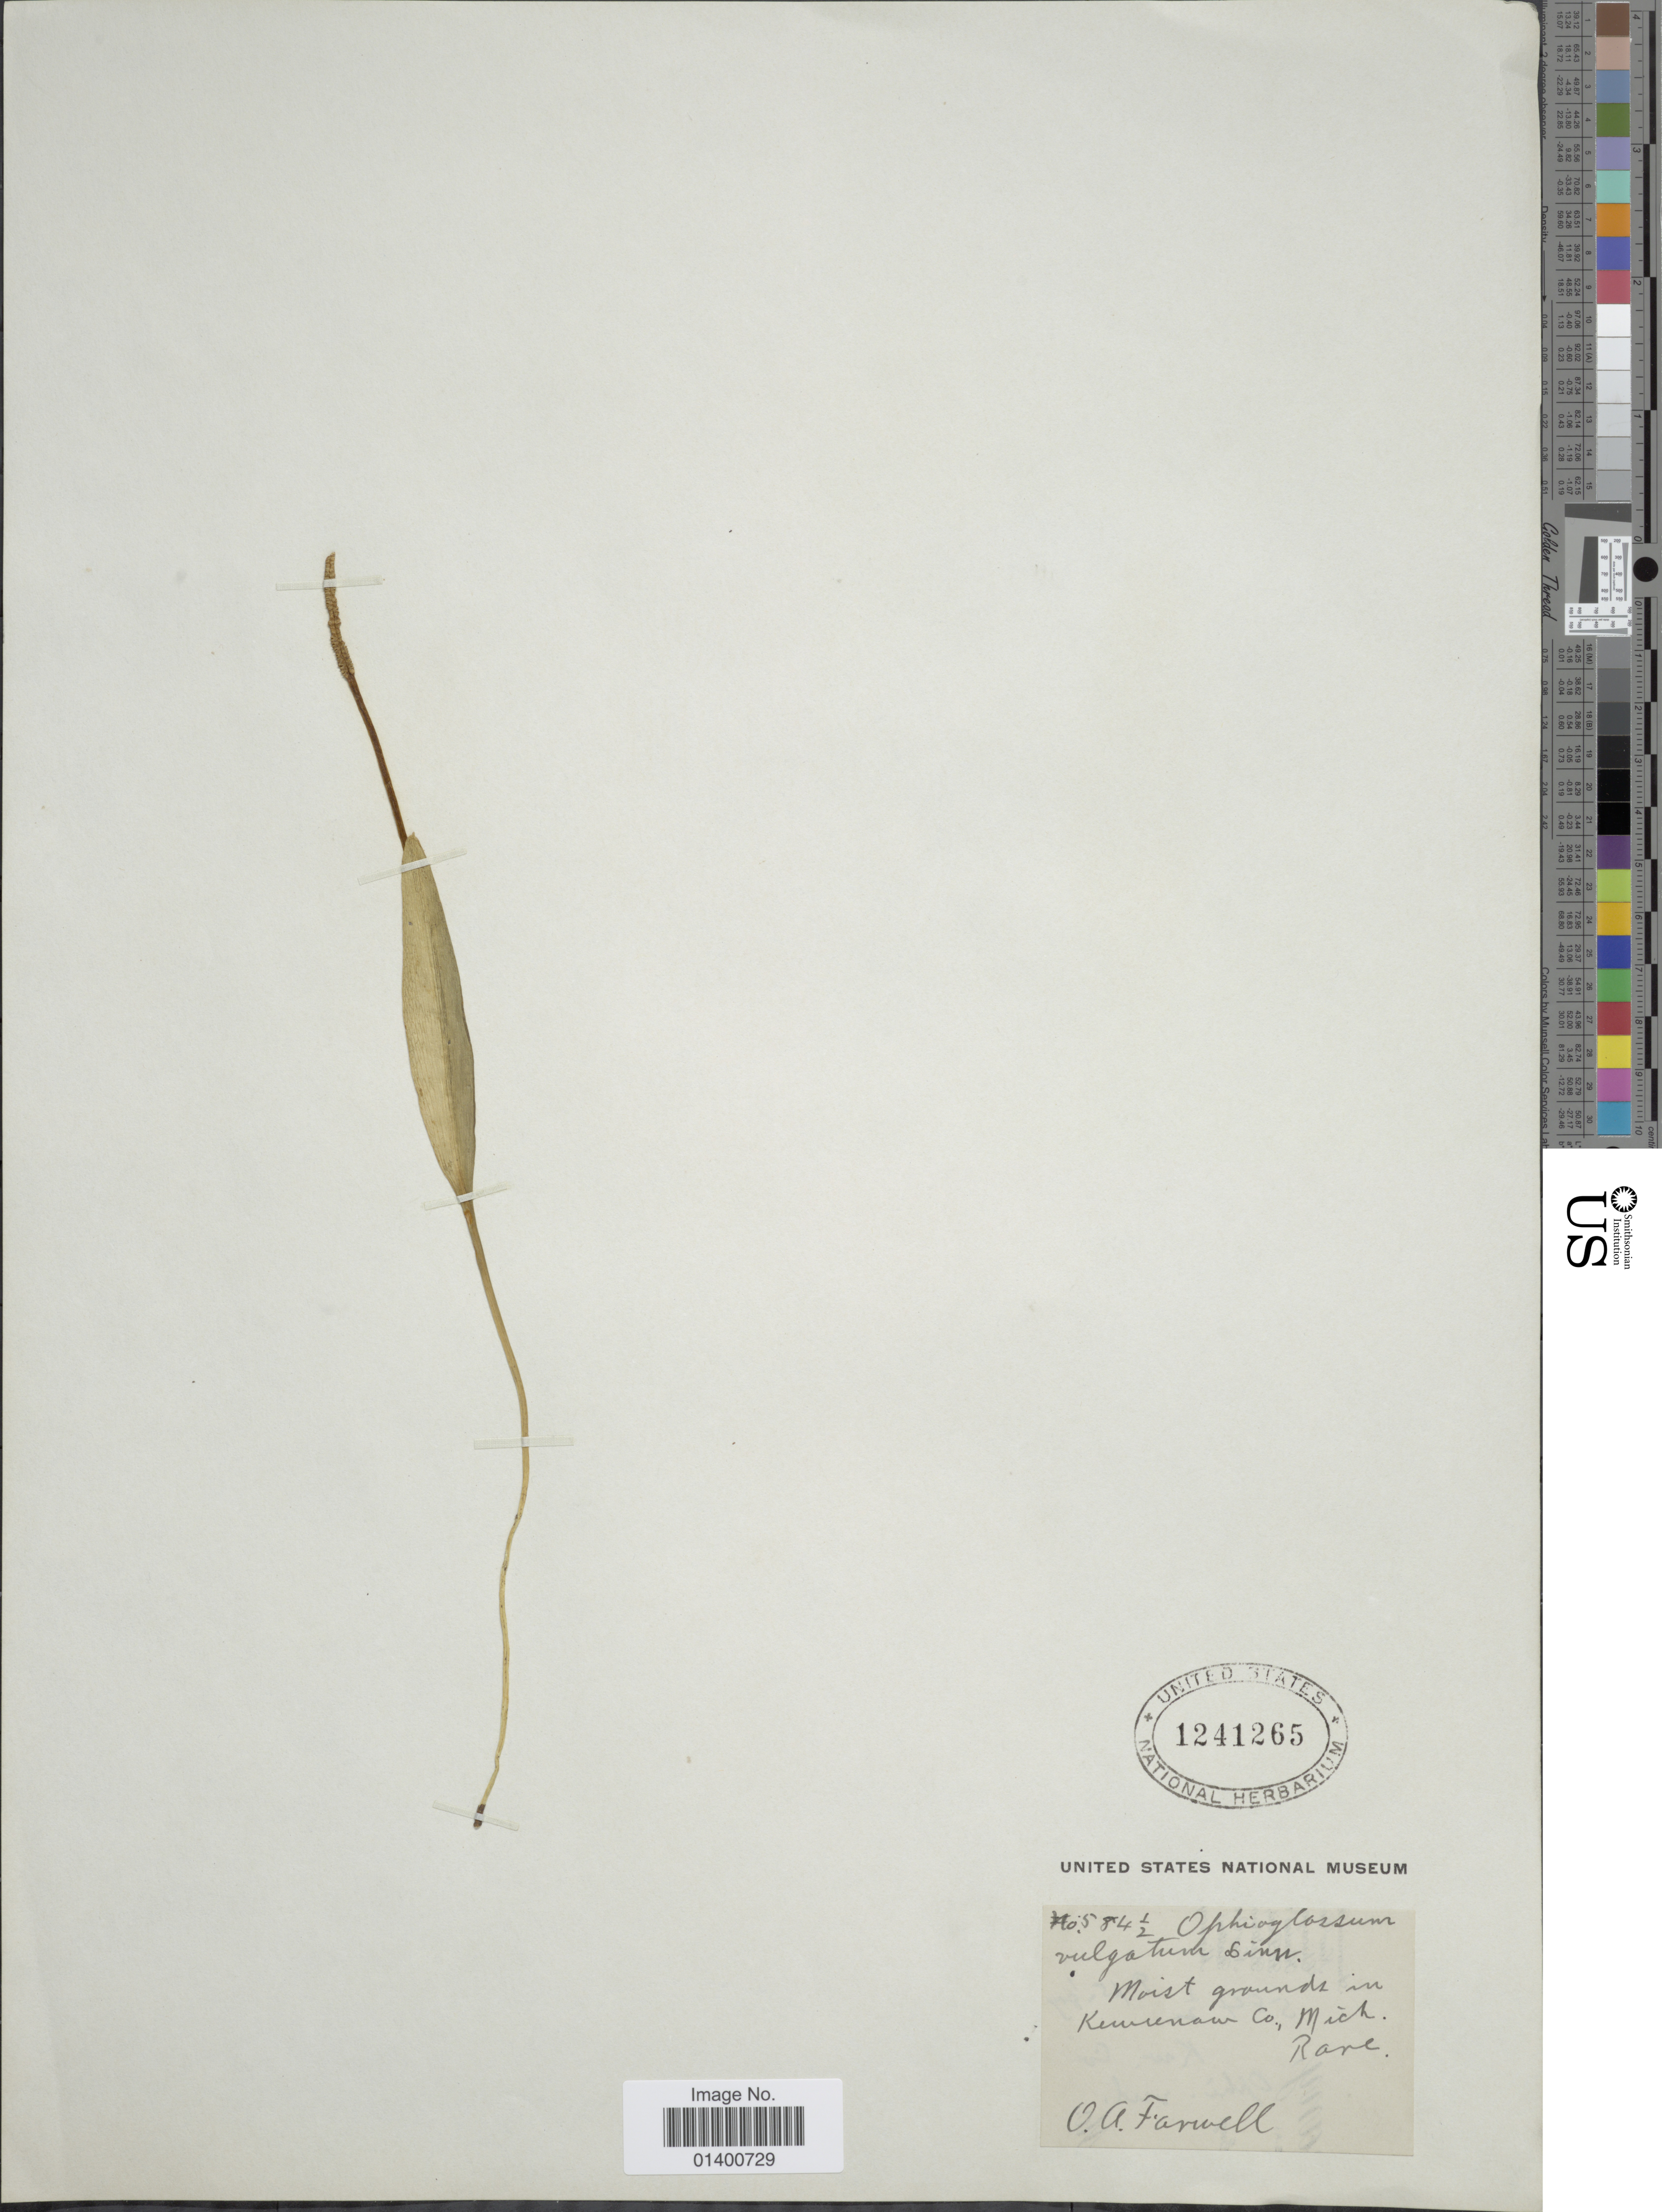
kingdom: Plantae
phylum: Tracheophyta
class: Polypodiopsida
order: Ophioglossales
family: Ophioglossaceae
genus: Ophioglossum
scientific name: Ophioglossum vulgatum var. pseudopodum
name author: (S.F. Blake) Farw.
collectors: O. Farwell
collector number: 584½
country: United States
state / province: Michigan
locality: Keweenaw Co.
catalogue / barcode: US 1241265